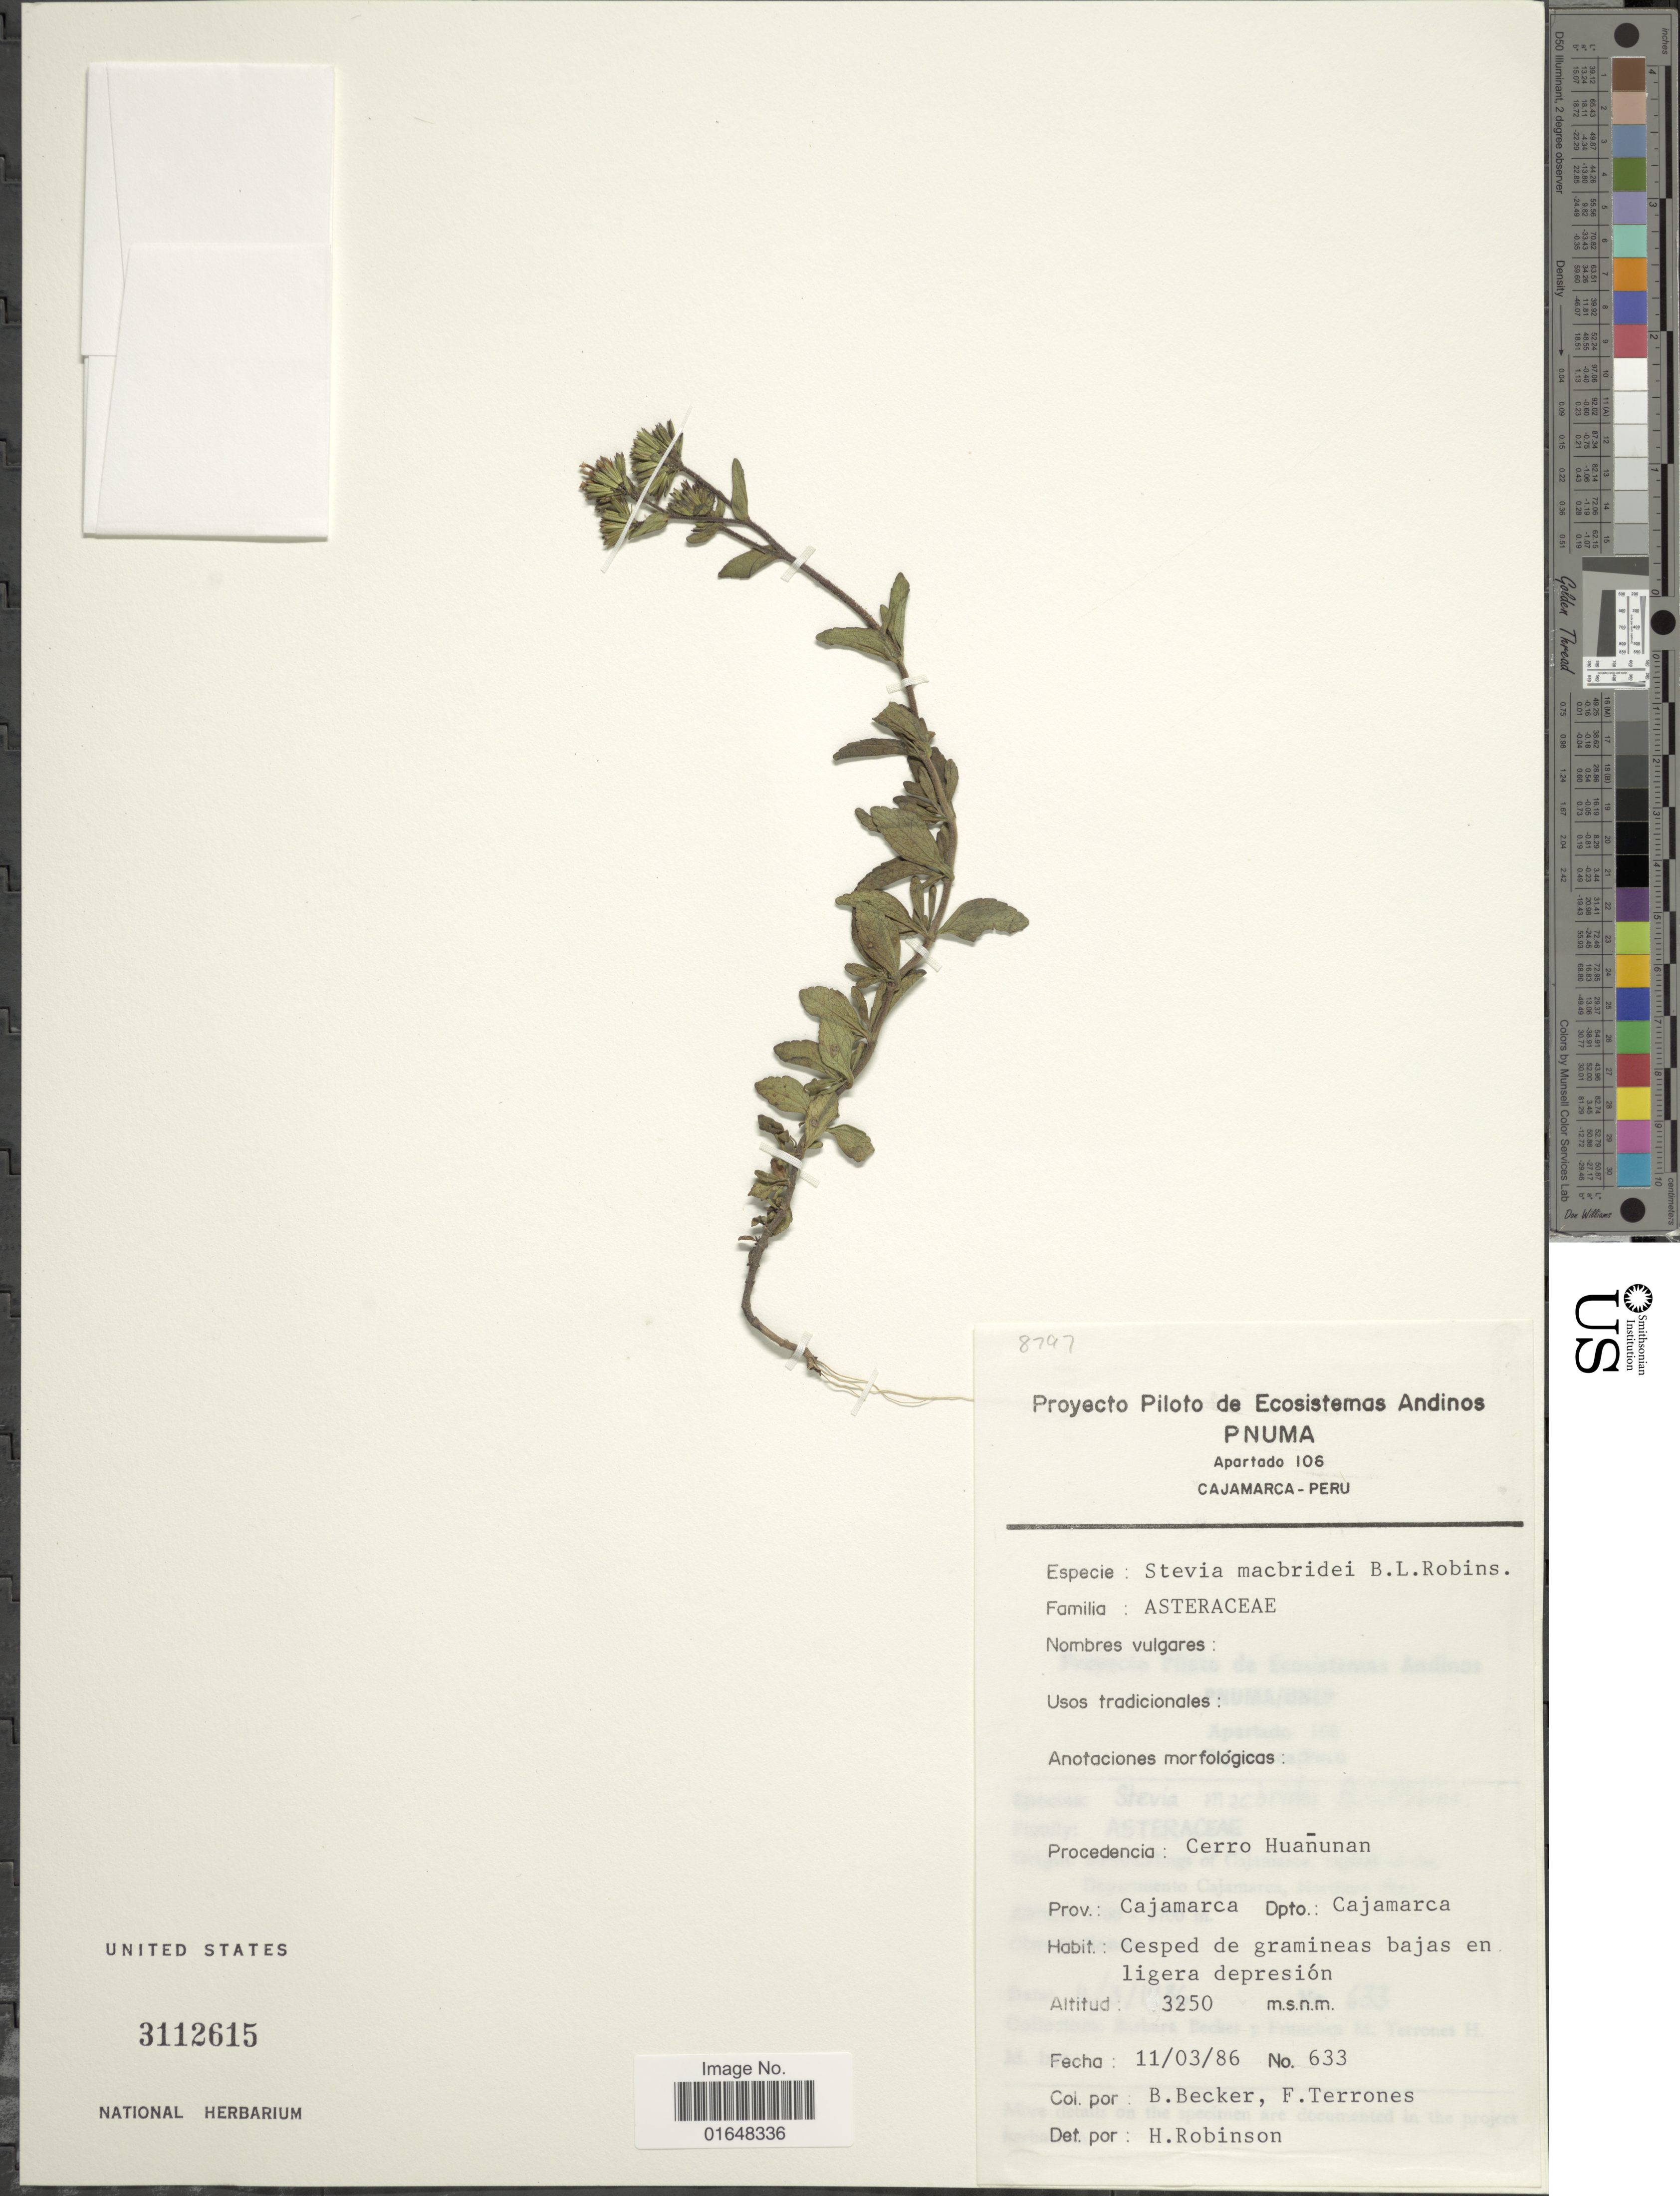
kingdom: Plantae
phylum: Tracheophyta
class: Magnoliopsida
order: Asterales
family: Asteraceae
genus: Stevia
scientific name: Stevia macbridei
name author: B.L. Rob.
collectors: B. Becker & F. Terrones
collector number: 633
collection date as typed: Transcribed d/m/y: 11/3/86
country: Peru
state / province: Cajamarca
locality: Cerro Huañunan. Prov.: Cajamarca. Dpto.: Cajamarca.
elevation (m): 3250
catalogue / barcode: US 3112615